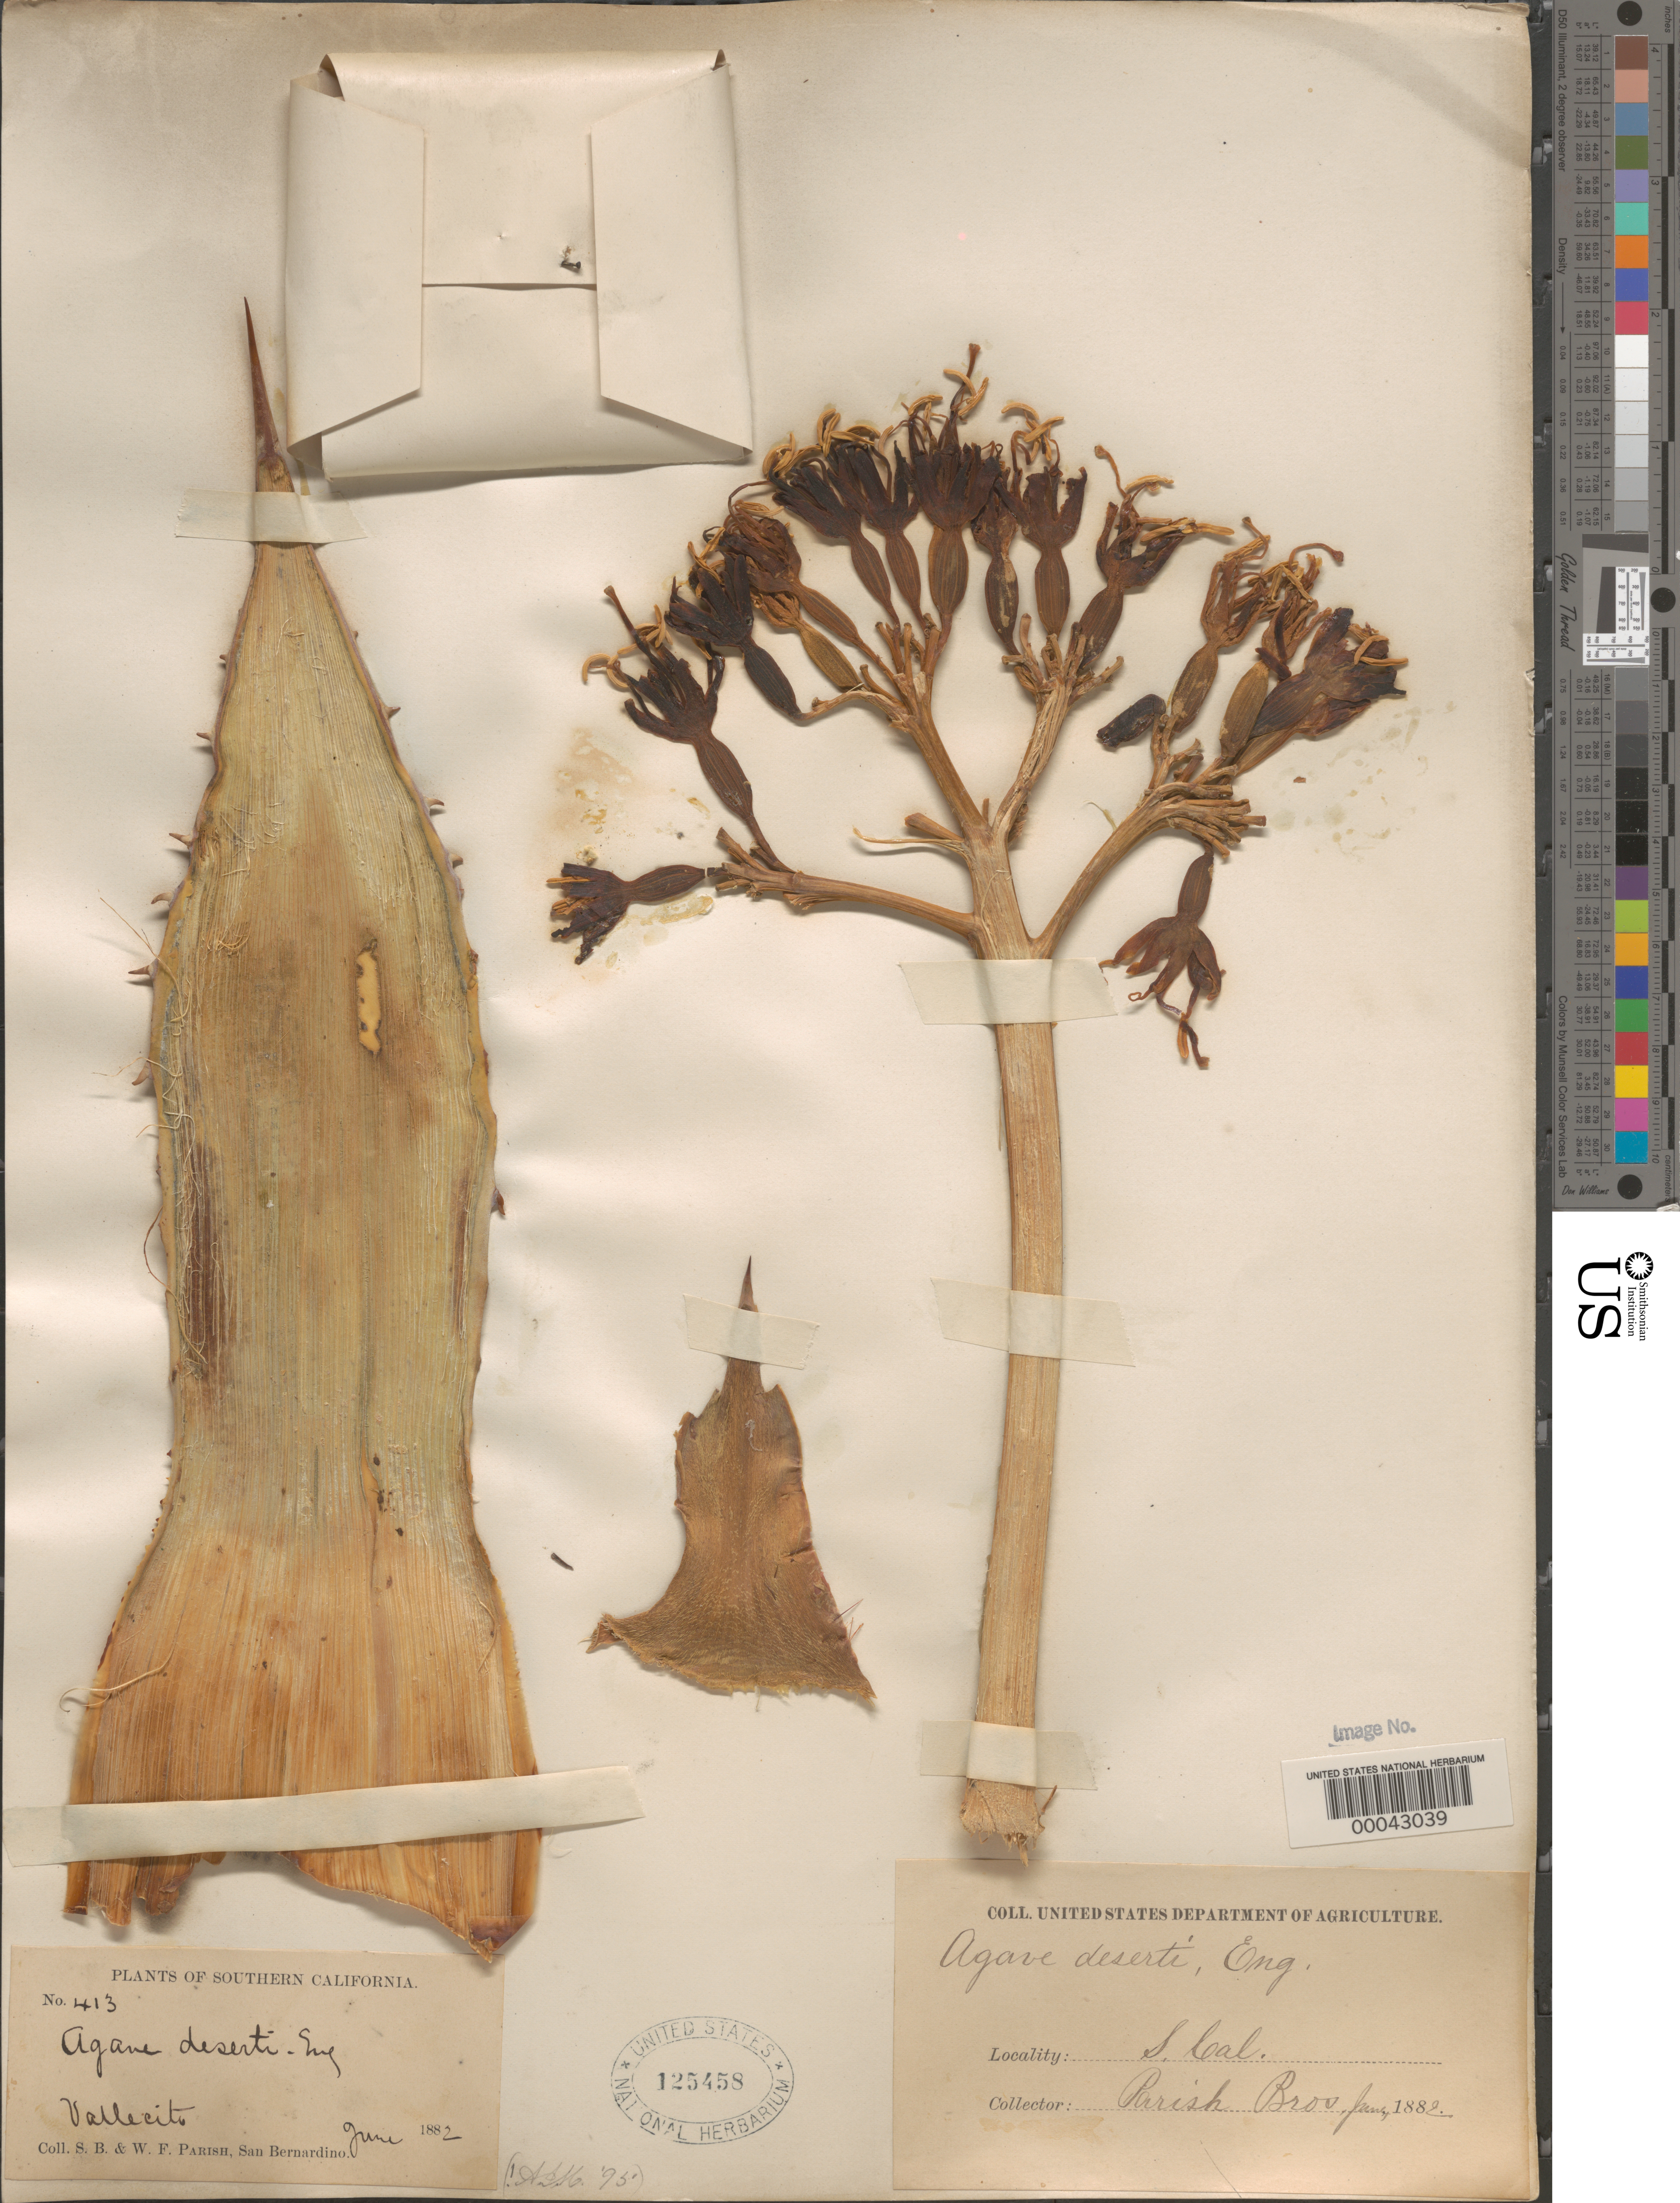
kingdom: Plantae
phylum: Tracheophyta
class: Liliopsida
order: Asparagales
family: Asparagaceae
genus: Agave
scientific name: Agave deserti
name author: Engelm.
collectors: S. B. Parish & W. F. Parish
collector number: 413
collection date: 1882-06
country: United States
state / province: California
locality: Southern California. Vallecito. S. Cal.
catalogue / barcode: US 125458